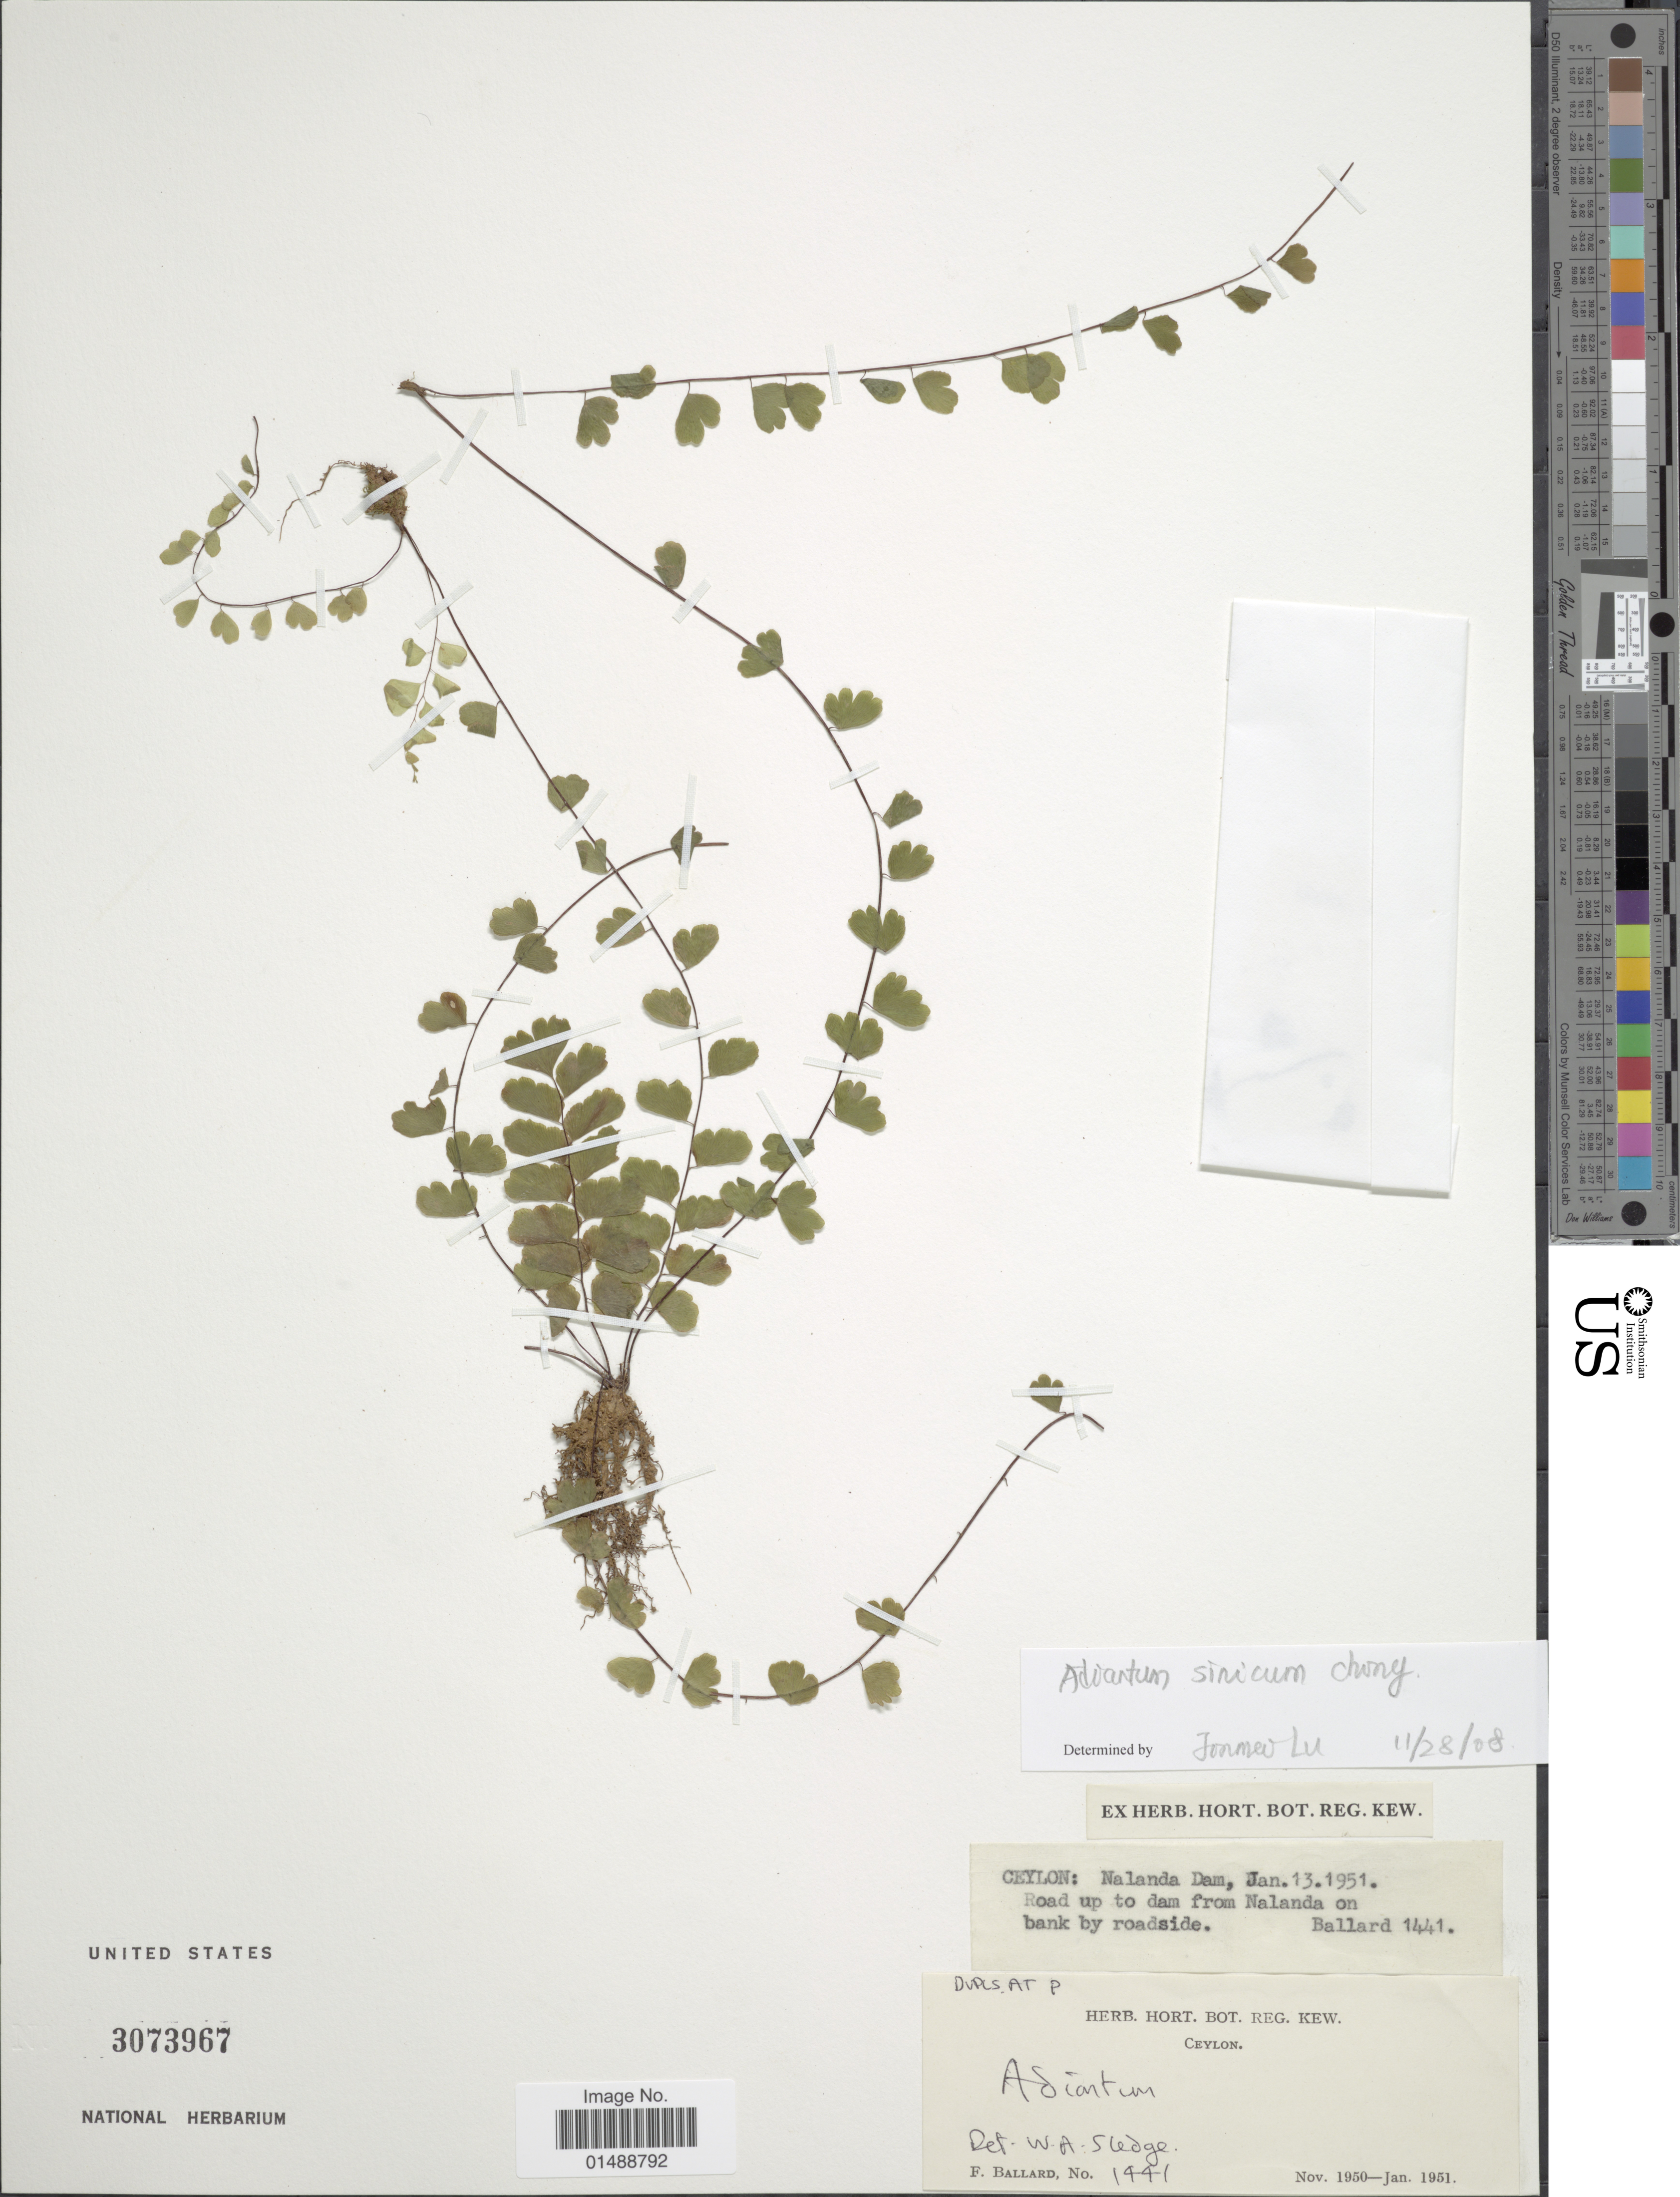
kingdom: Plantae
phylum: Tracheophyta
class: Polypodiopsida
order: Polypodiales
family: Pteridaceae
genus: Adiantum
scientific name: Adiantum sp.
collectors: F. Ballard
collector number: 1441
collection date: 1950-11/1951-01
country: Sri Lanka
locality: Ceylon, Nalanda Dam, road up to dam from Nalanda on bank by roadside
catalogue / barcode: US 3073967